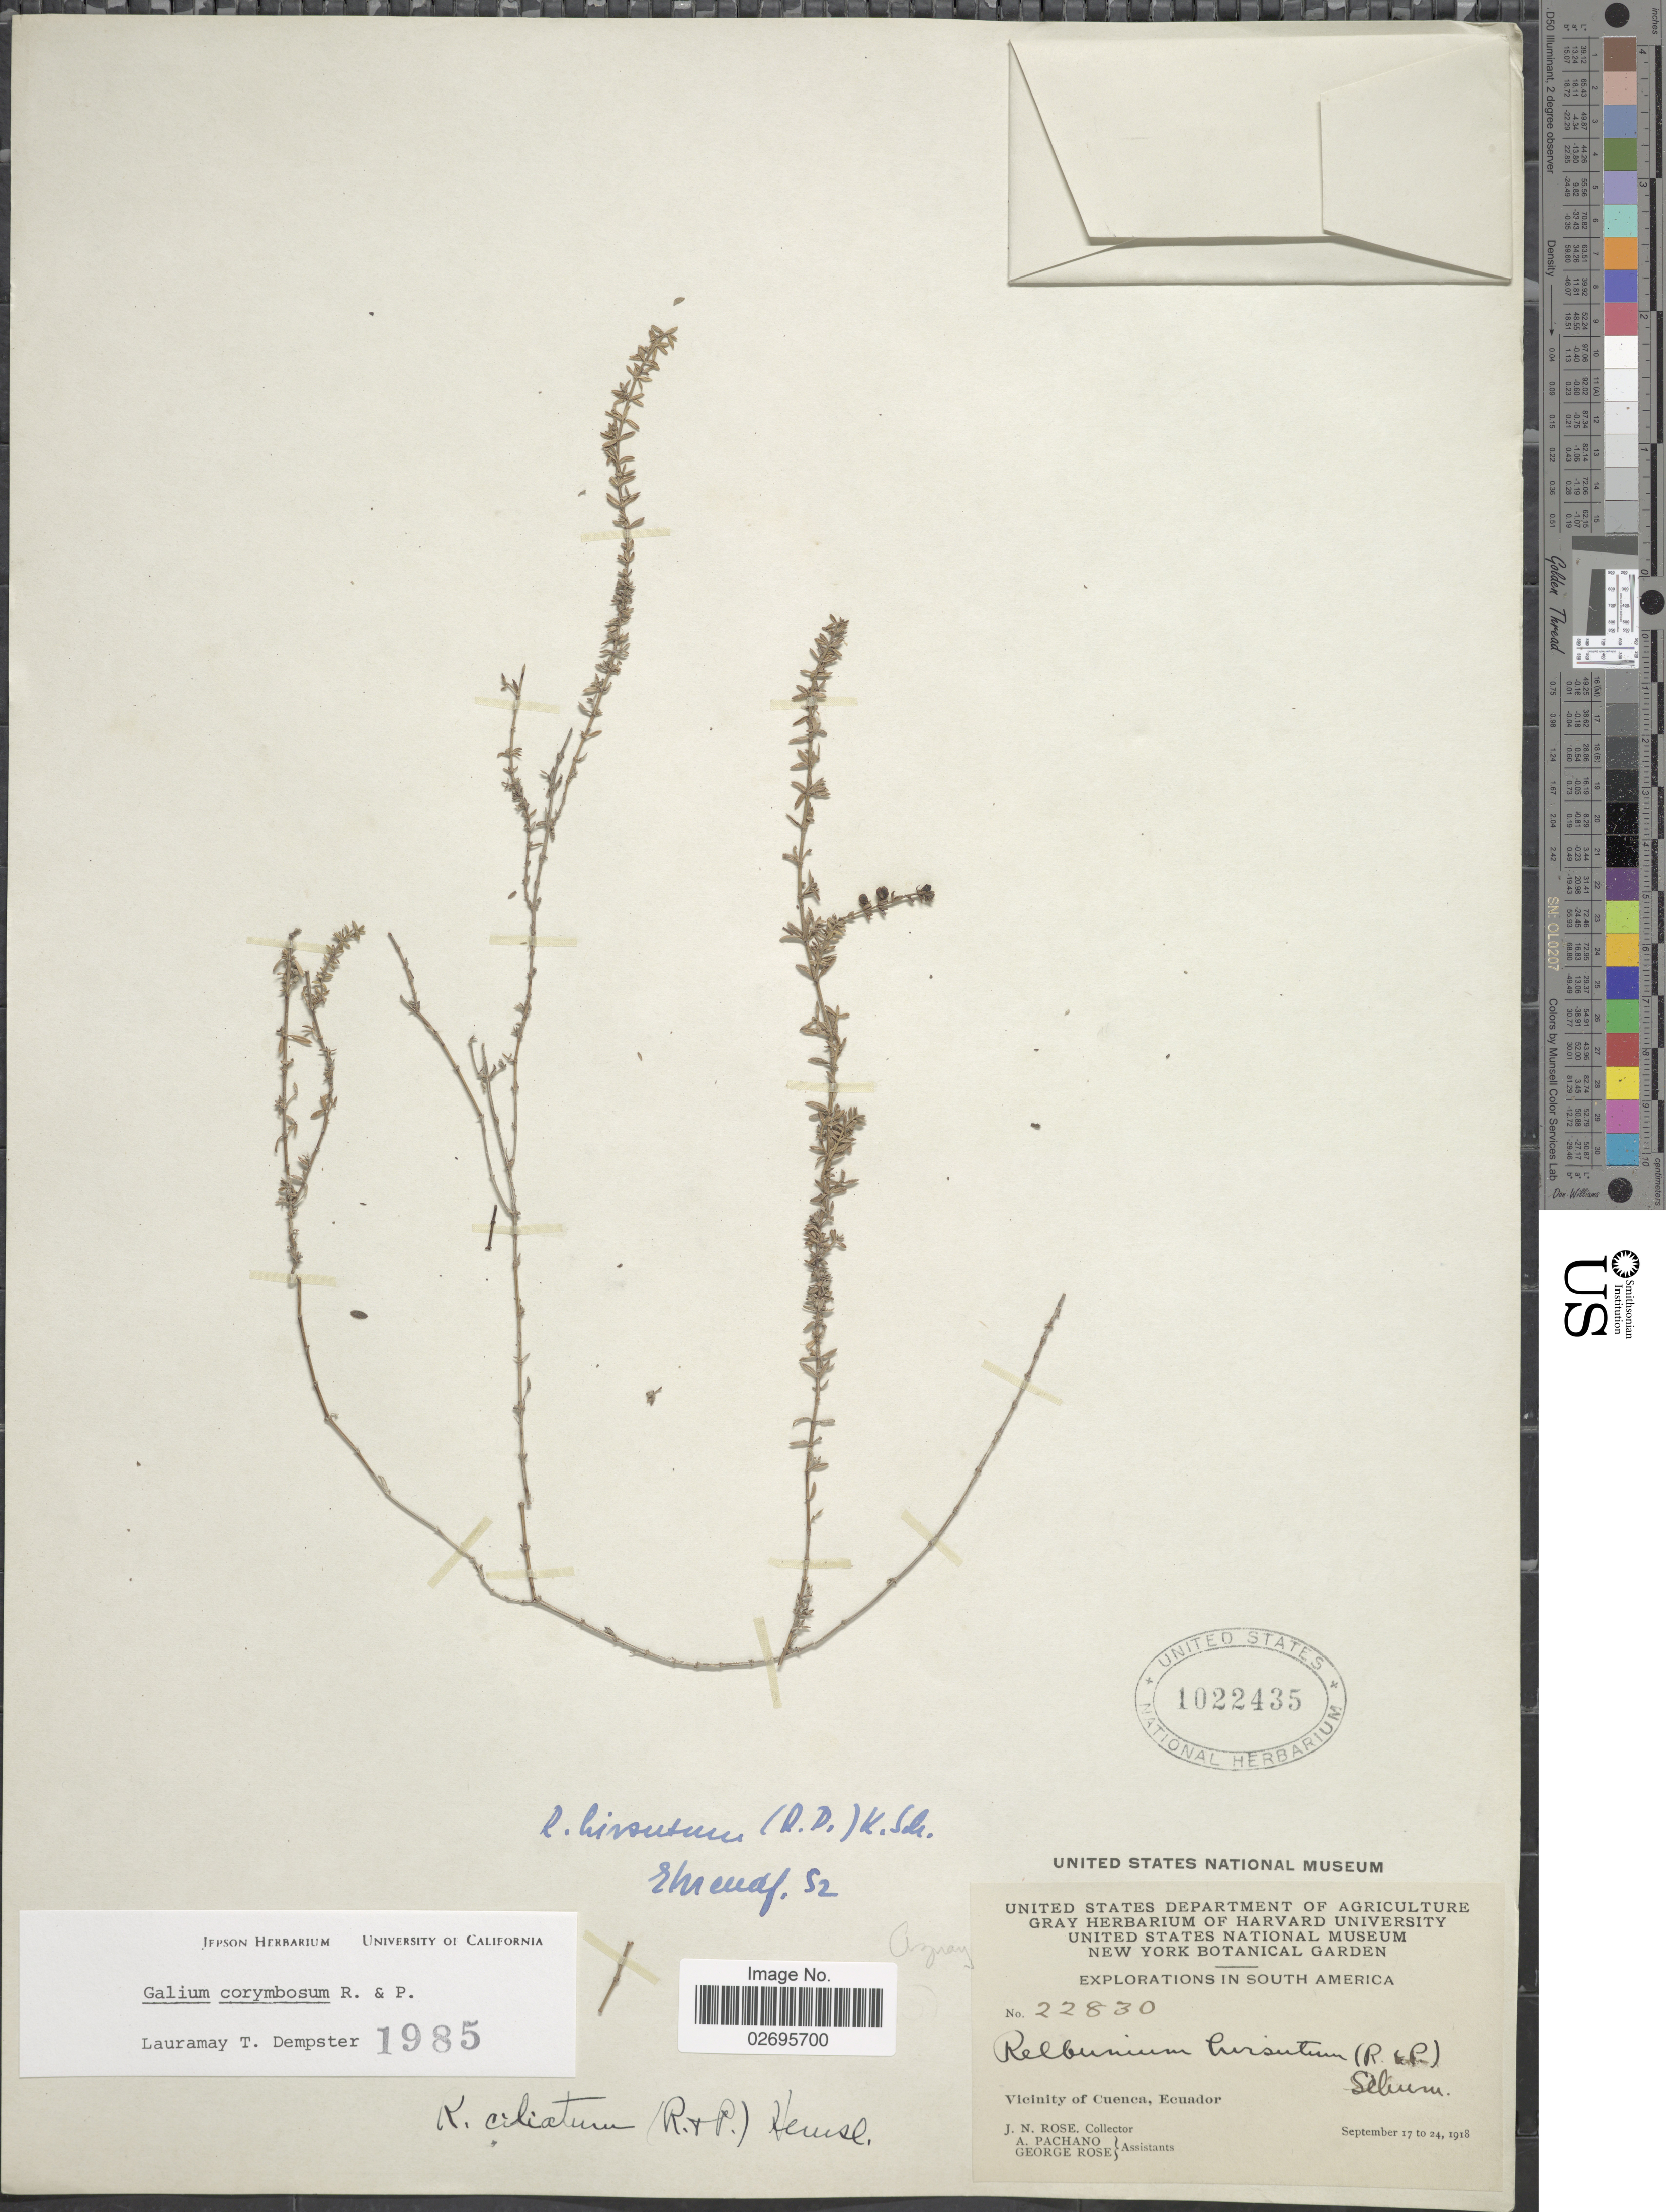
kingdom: Plantae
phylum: Tracheophyta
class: Magnoliopsida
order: Gentianales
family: Rubiaceae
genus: Galium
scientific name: Galium corymbosum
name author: Ruiz & Pav.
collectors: J. N. Rose, A. Pachano & G. Rose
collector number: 22830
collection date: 1918-09-17/1918-09-24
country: Ecuador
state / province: Azuay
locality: Vicinity of Cuenca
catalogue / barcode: US 1022435